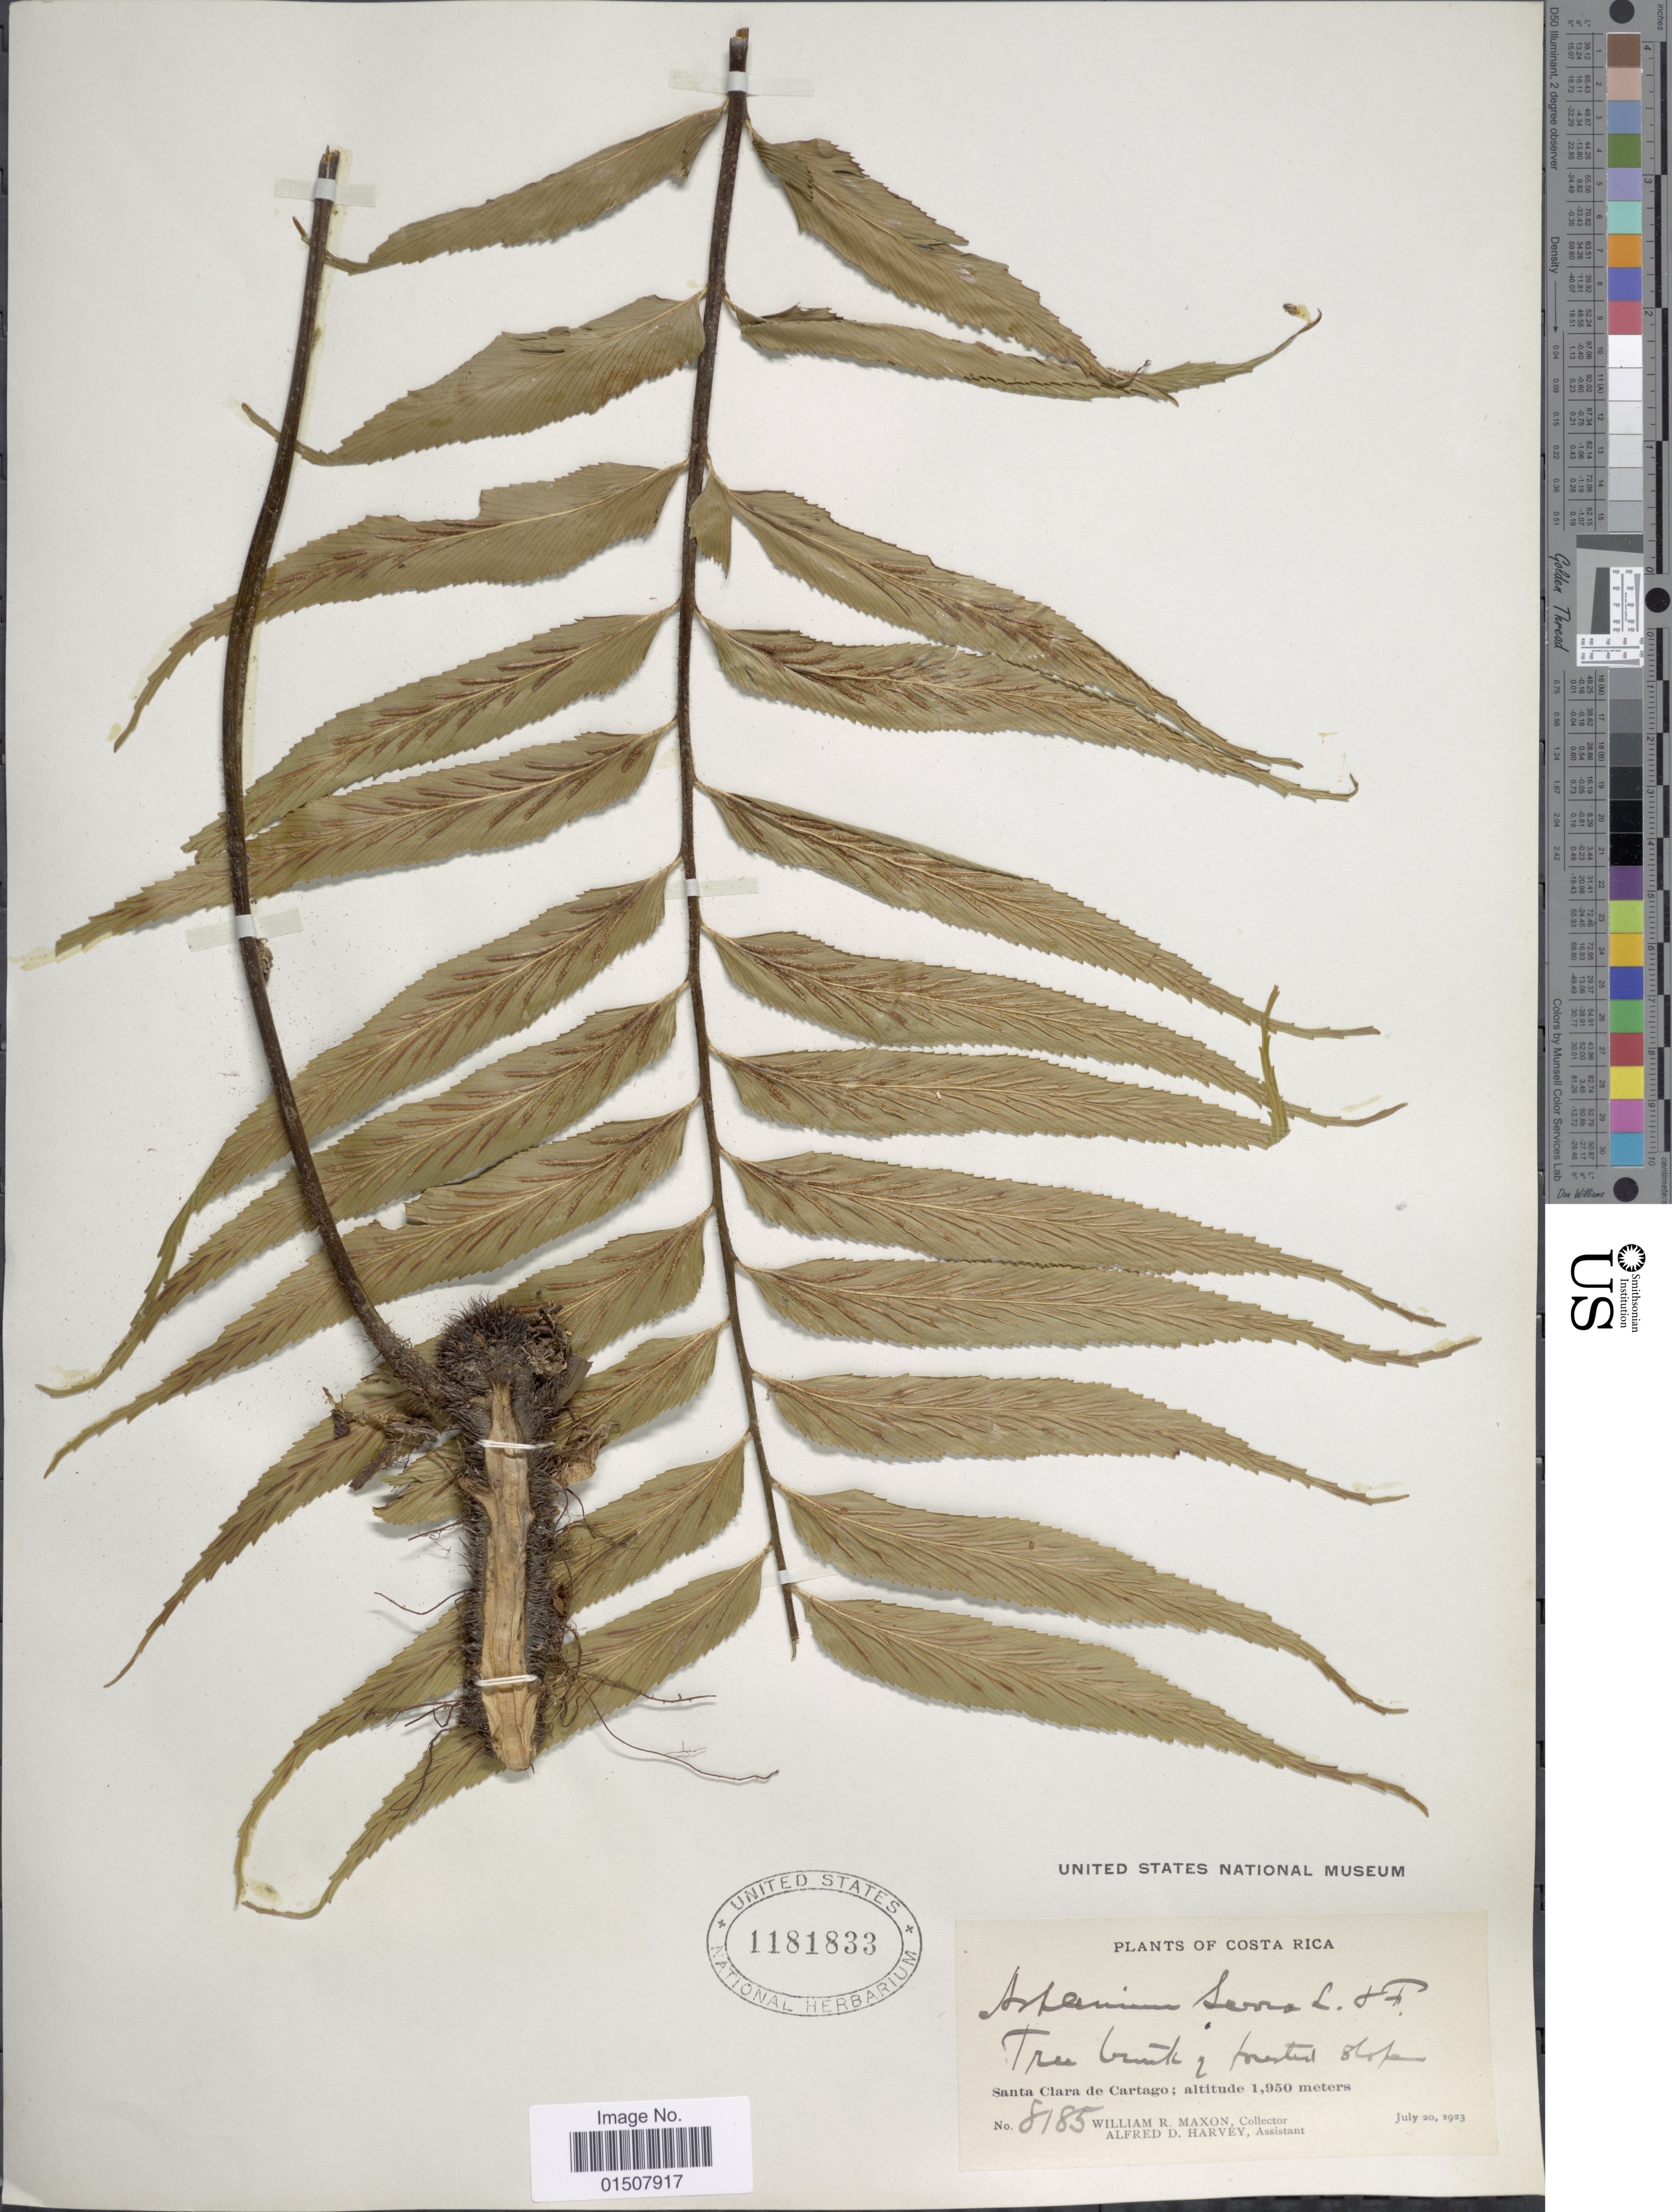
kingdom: Plantae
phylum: Tracheophyta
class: Polypodiopsida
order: Polypodiales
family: Aspleniaceae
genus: Asplenium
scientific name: Asplenium serra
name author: Langsd. & Fisch.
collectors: W. R. Maxon & A. D. Harvey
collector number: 8185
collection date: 1923-07-20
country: Costa Rica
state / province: Cartago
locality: Santa Clara de Cartago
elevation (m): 1850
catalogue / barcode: US 1181833